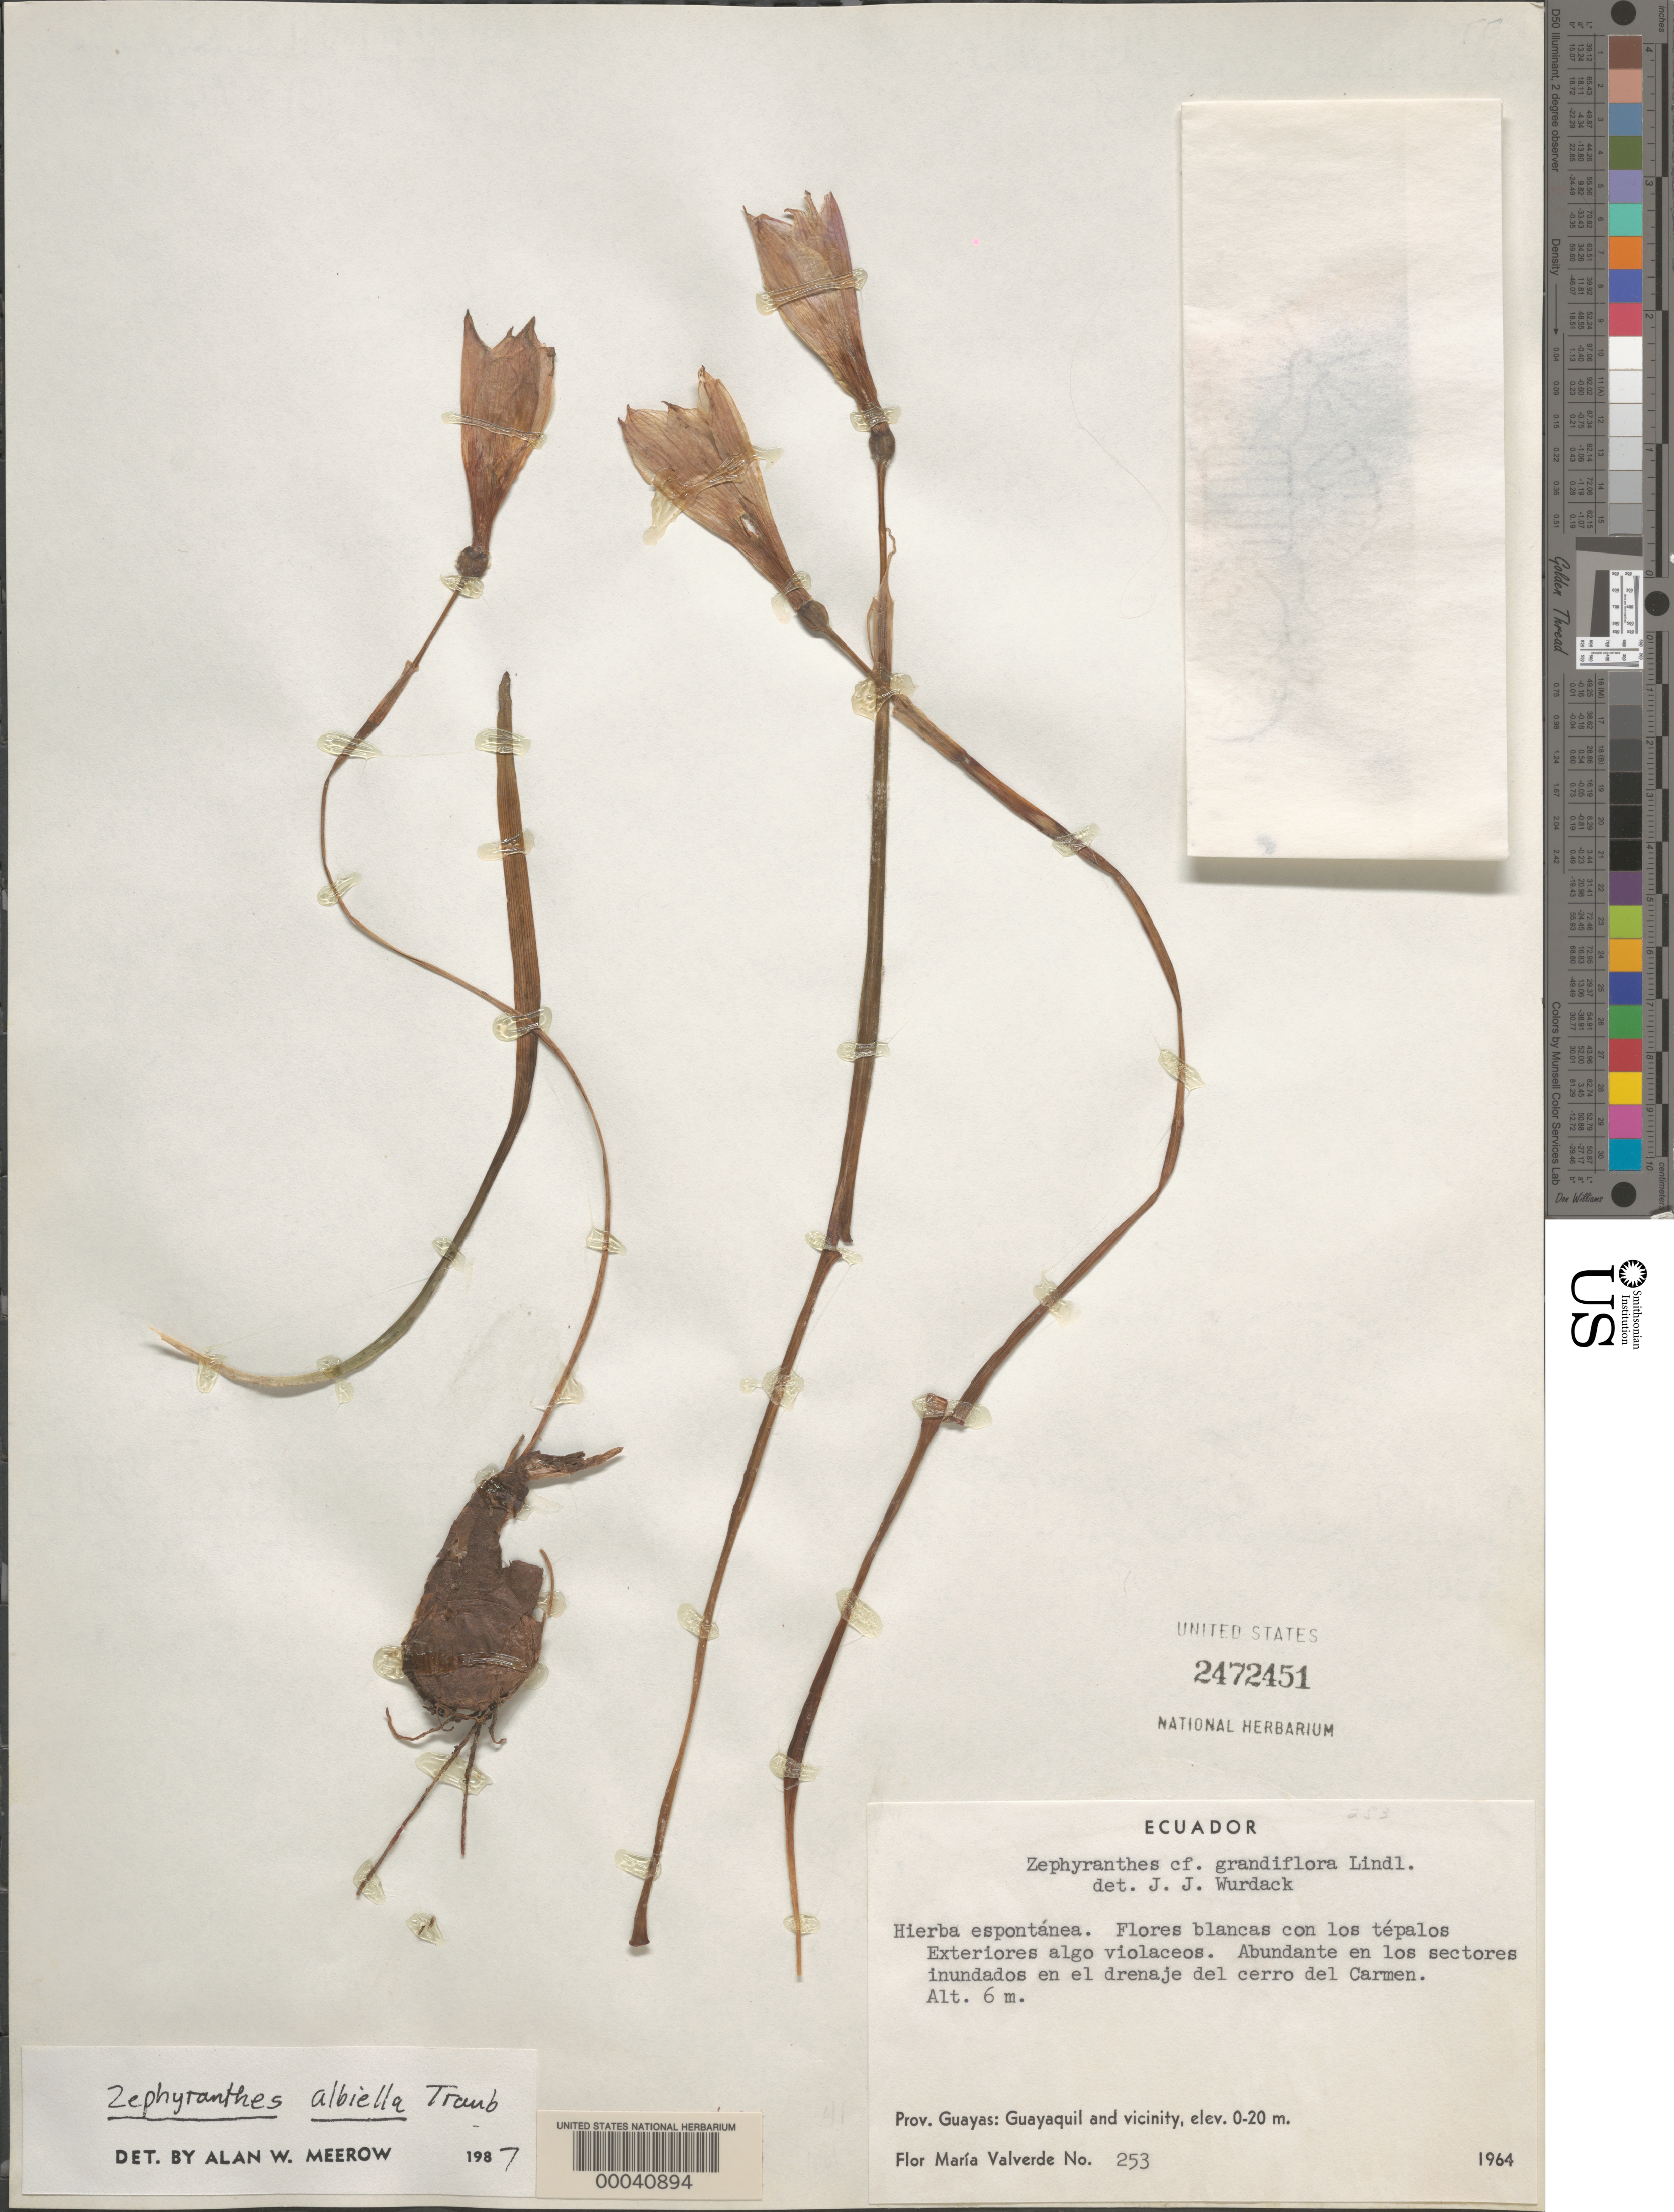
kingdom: Plantae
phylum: Tracheophyta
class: Liliopsida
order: Asparagales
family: Amaryllidaceae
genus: Zephyranthes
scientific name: Zephyranthes albiella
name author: Traub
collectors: V. Badillo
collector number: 253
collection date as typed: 1964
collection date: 1964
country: Ecuador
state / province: Guayas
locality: Vicinity of Guayaquil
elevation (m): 6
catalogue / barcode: US 2472451